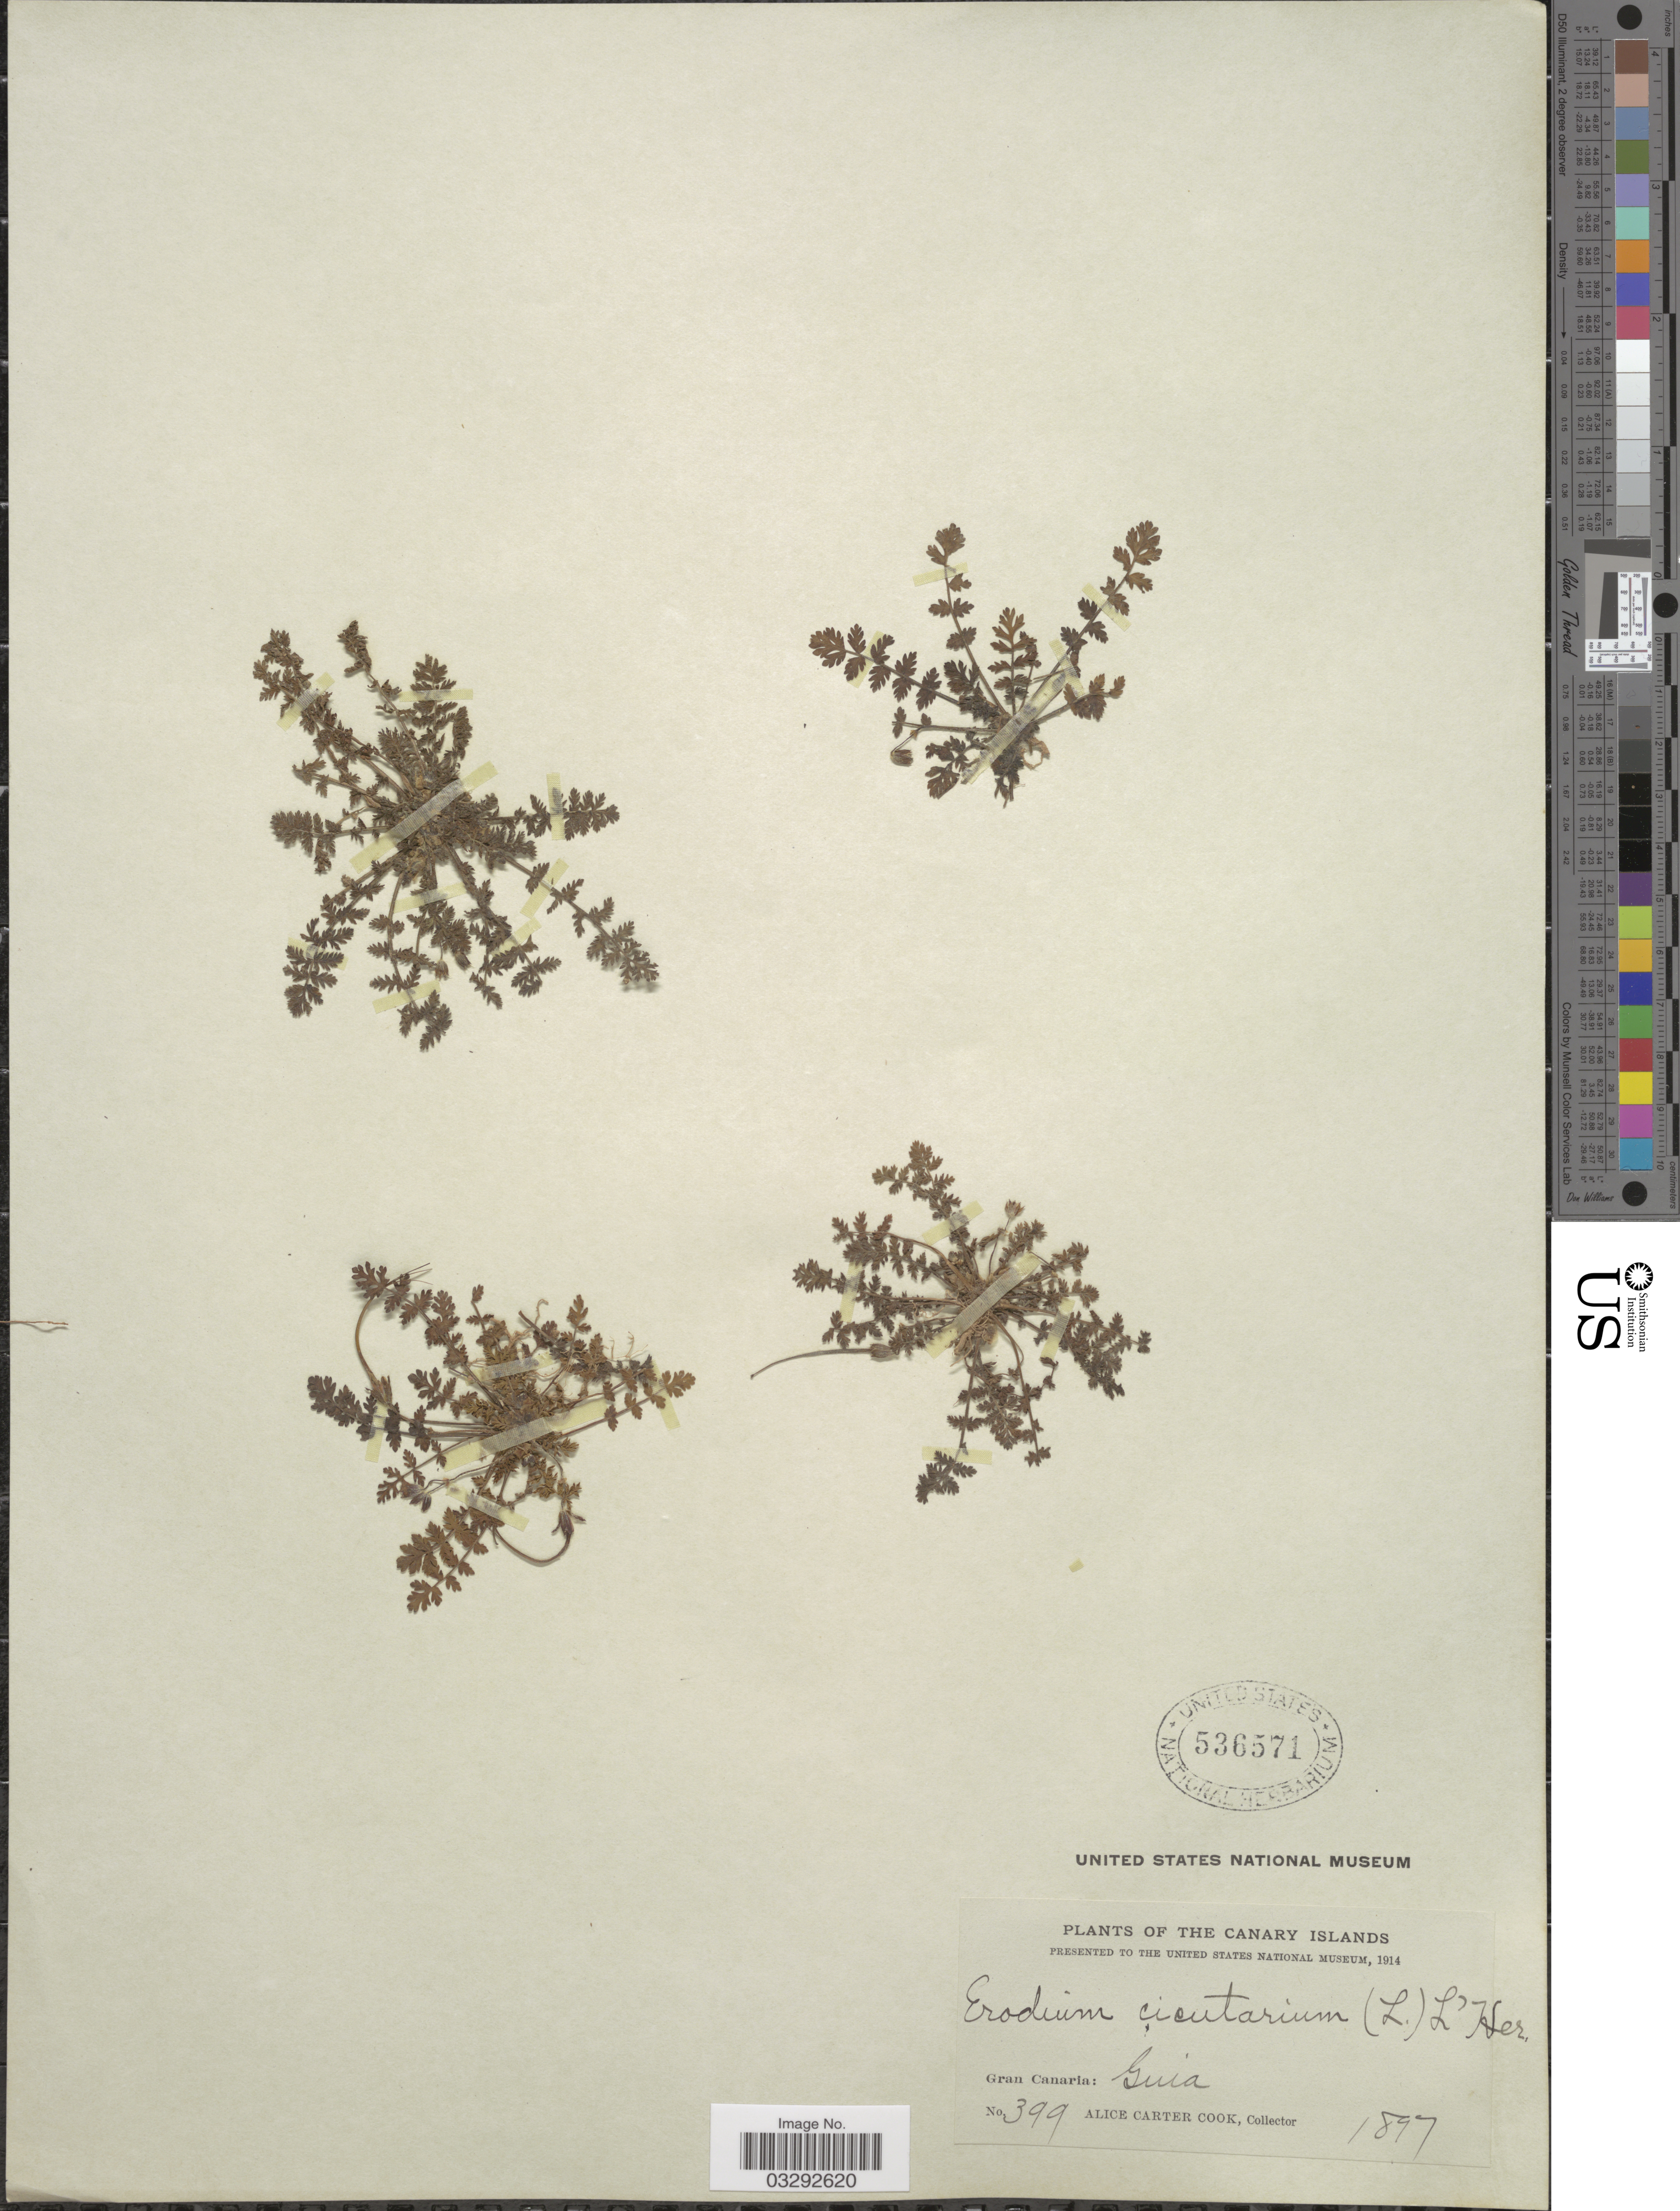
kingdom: Plantae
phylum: Tracheophyta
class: Magnoliopsida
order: Geraniales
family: Geraniaceae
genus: Erodium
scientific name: Erodium cicutarium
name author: (L.) L'Hér.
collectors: Alice C. Cook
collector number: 399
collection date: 1897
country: Spain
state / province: Canarias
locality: The Canary Islands. Gran Canaria: Guia.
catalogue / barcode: US 536571